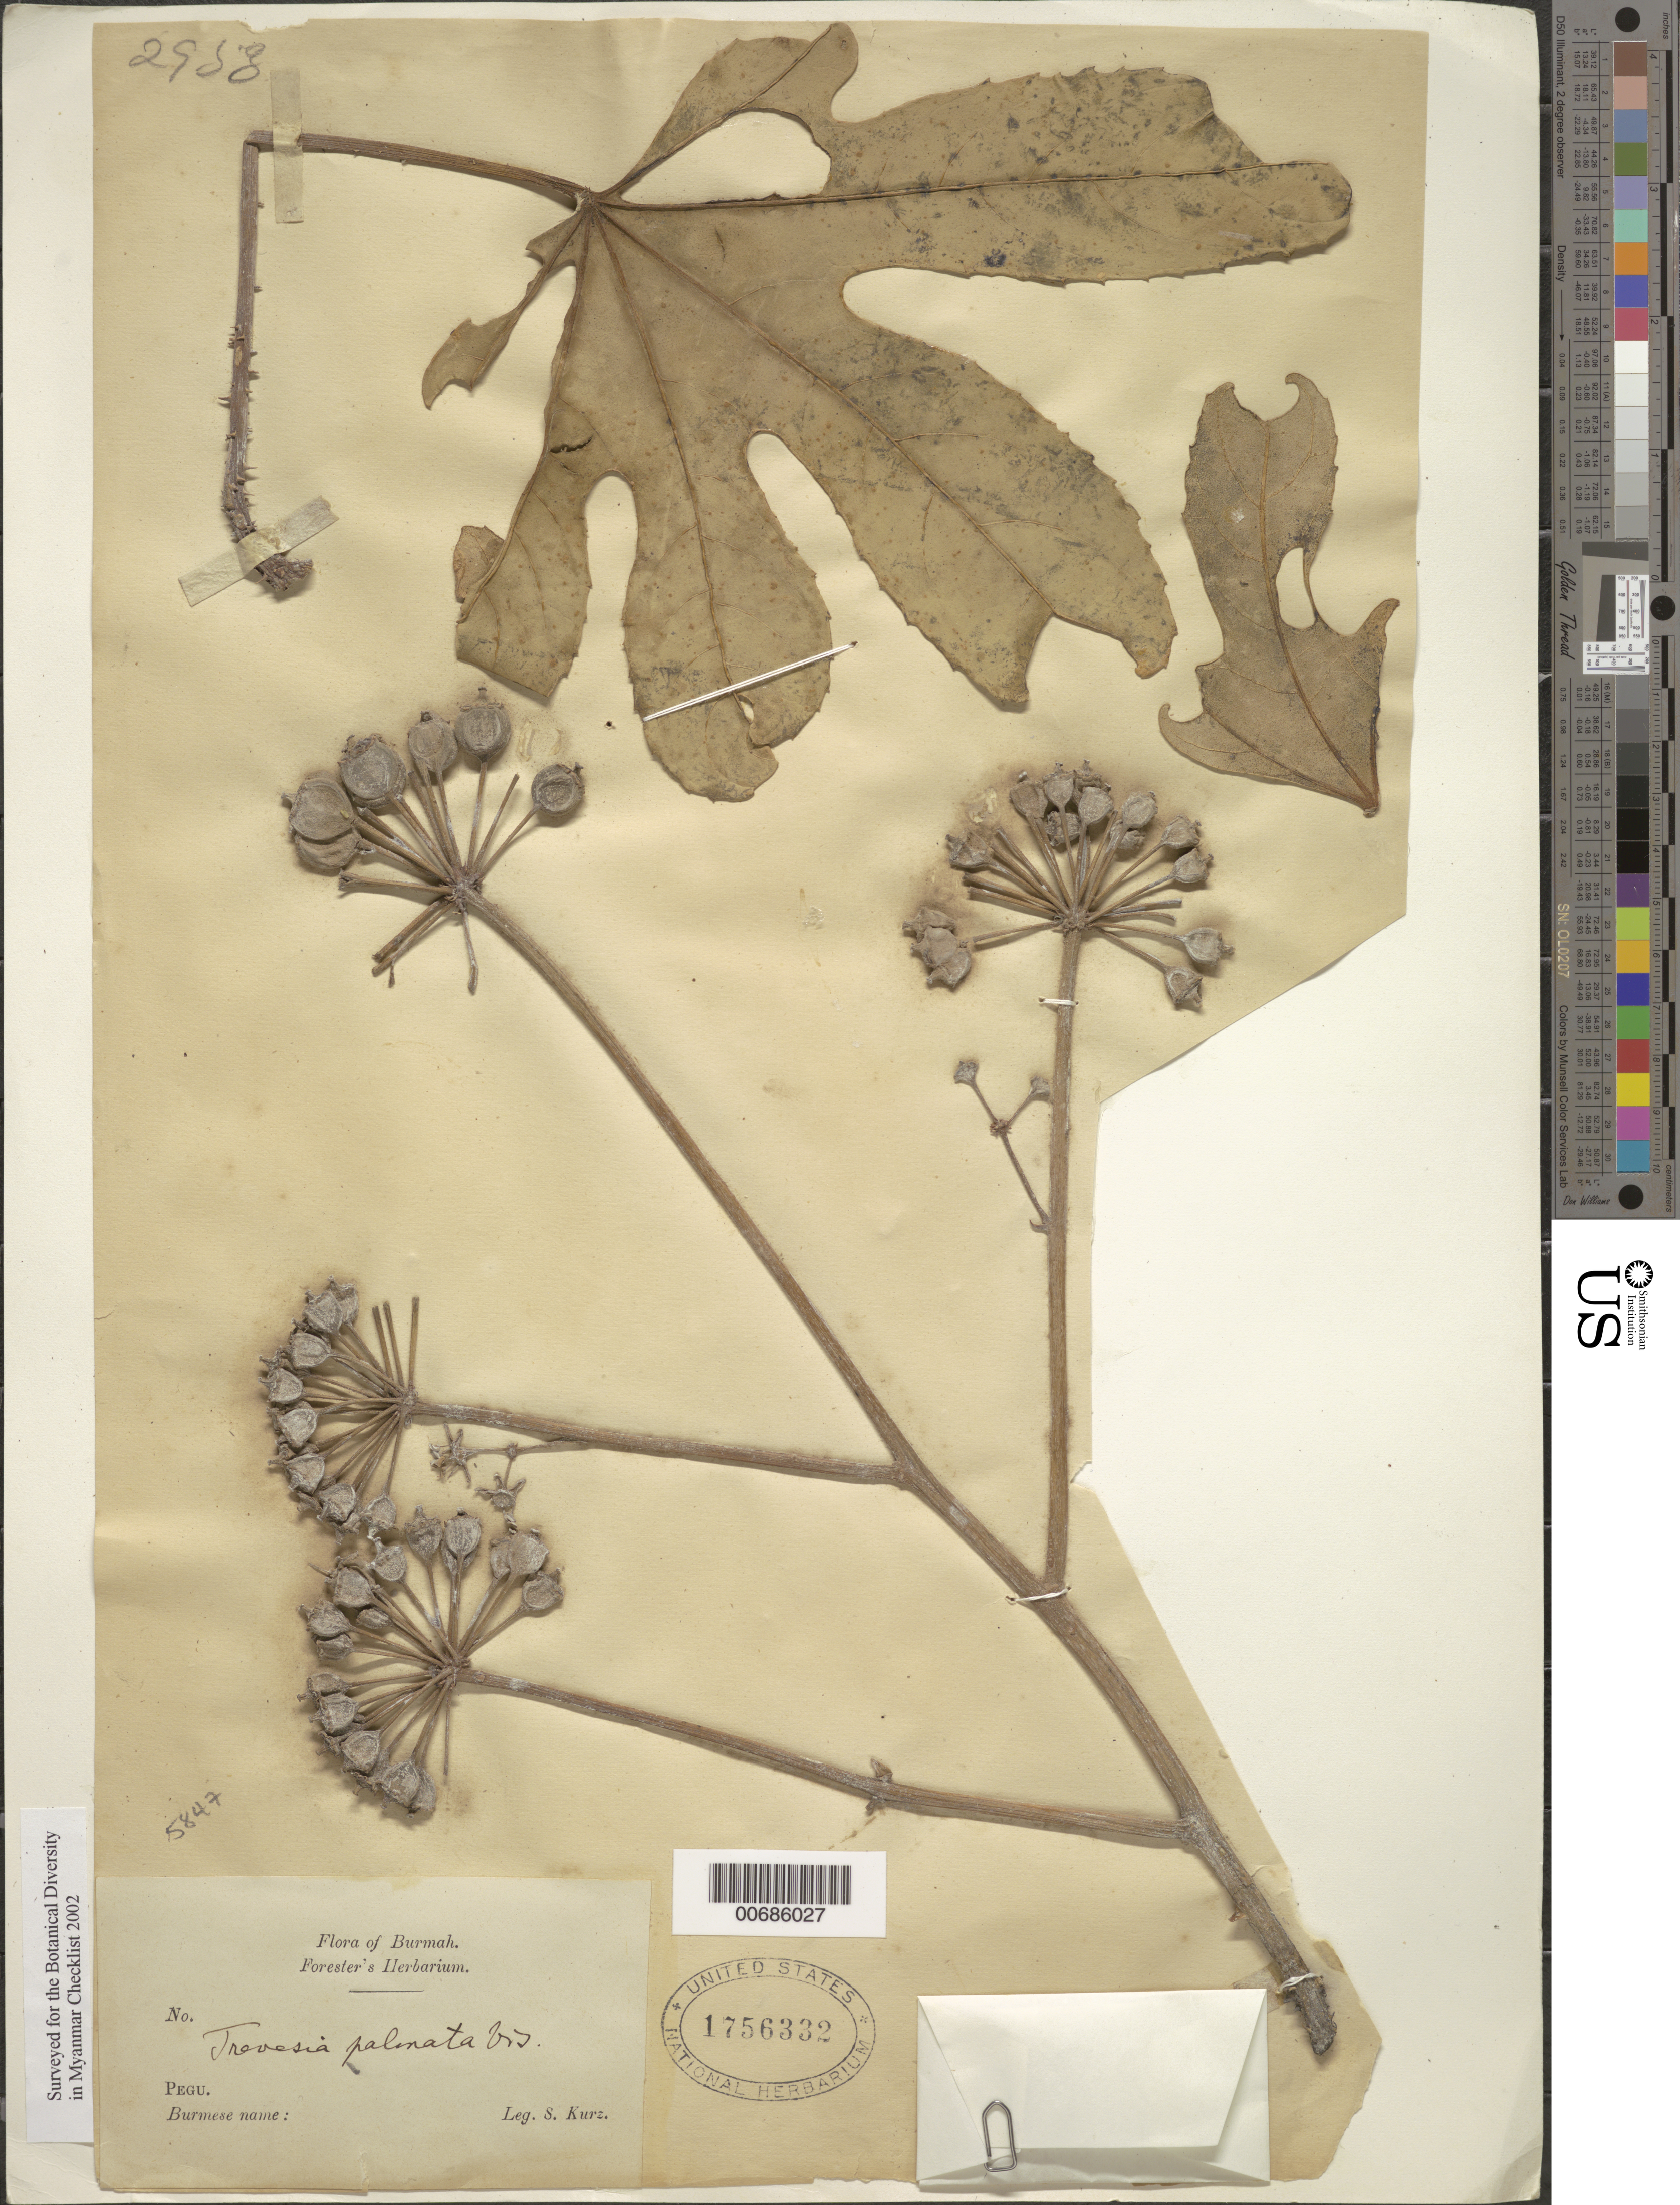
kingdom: Plantae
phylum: Tracheophyta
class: Magnoliopsida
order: Apiales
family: Araliaceae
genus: Trevesia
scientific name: Trevesia palmata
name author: (Roxb. ex Lindl.)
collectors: S. Kurz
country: Myanmar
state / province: Pegu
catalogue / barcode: US 1756332